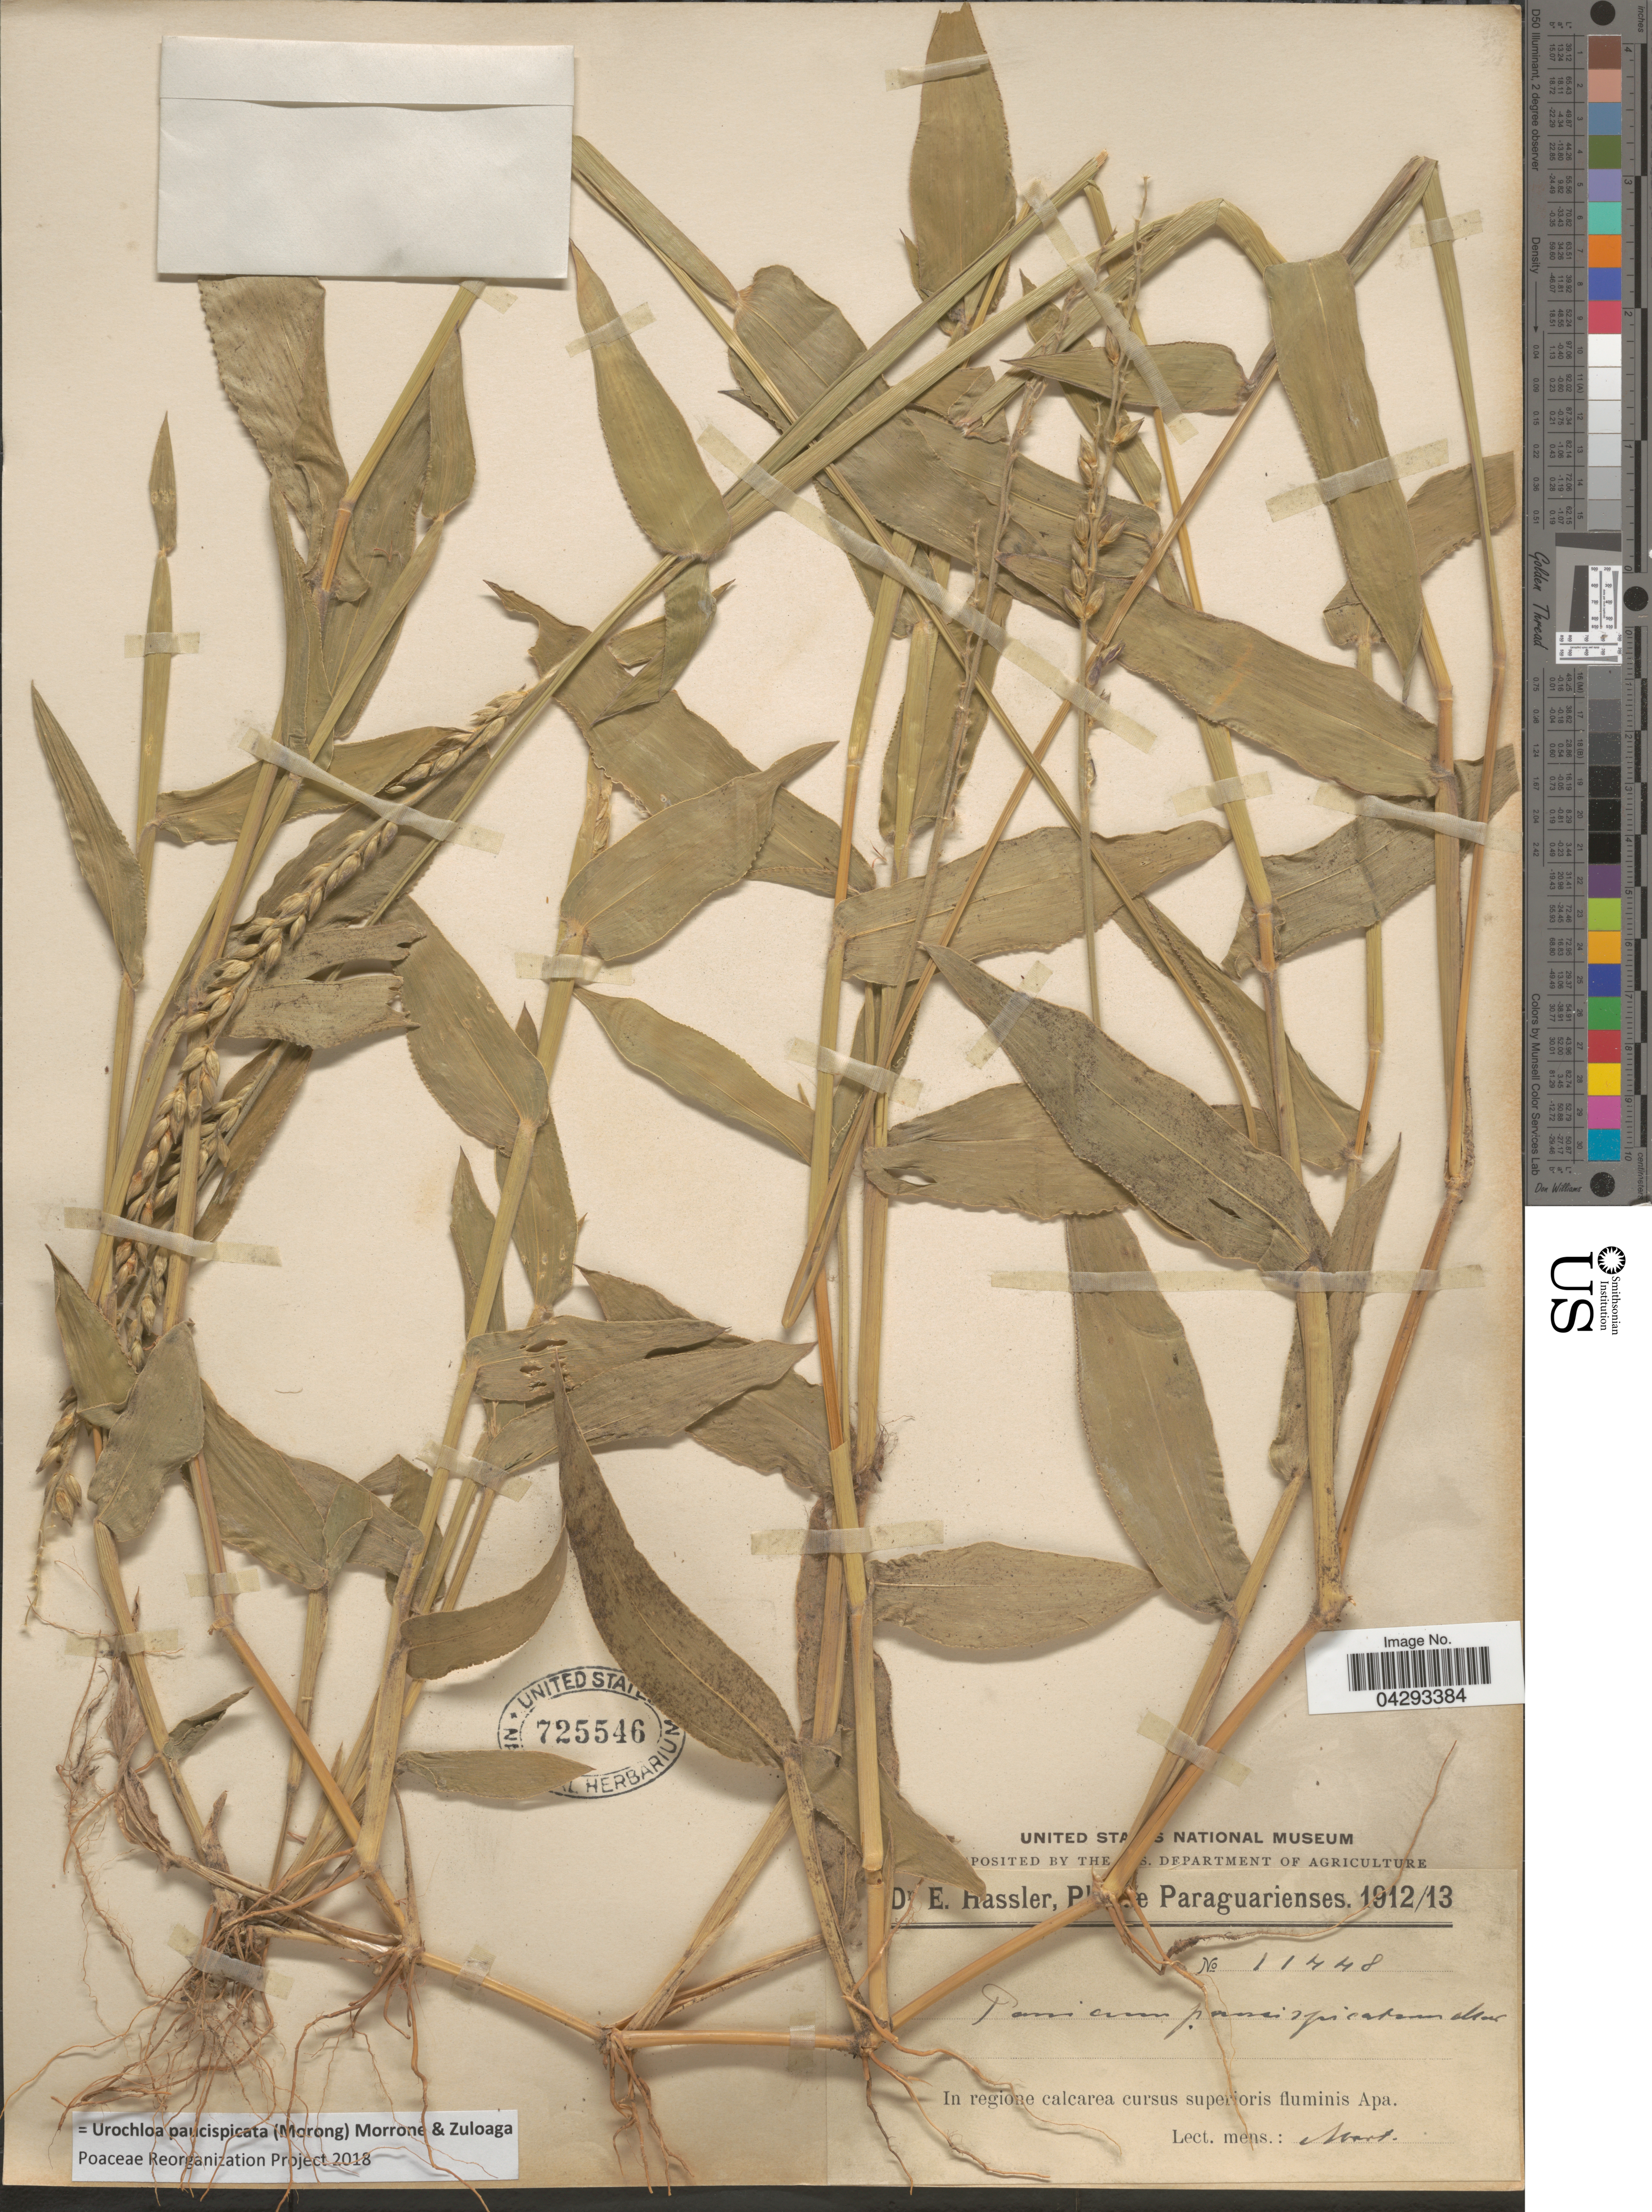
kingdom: Plantae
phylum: Tracheophyta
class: Liliopsida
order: Poales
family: Poaceae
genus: Urochloa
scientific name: Urochloa paucispicata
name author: (Morong) Morrone & Zuloaga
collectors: E. Hassler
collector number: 11448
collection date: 1912-03/1913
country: Paraguay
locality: In regione calcarea cursus superioris fluminis Apa.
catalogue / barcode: US 725546